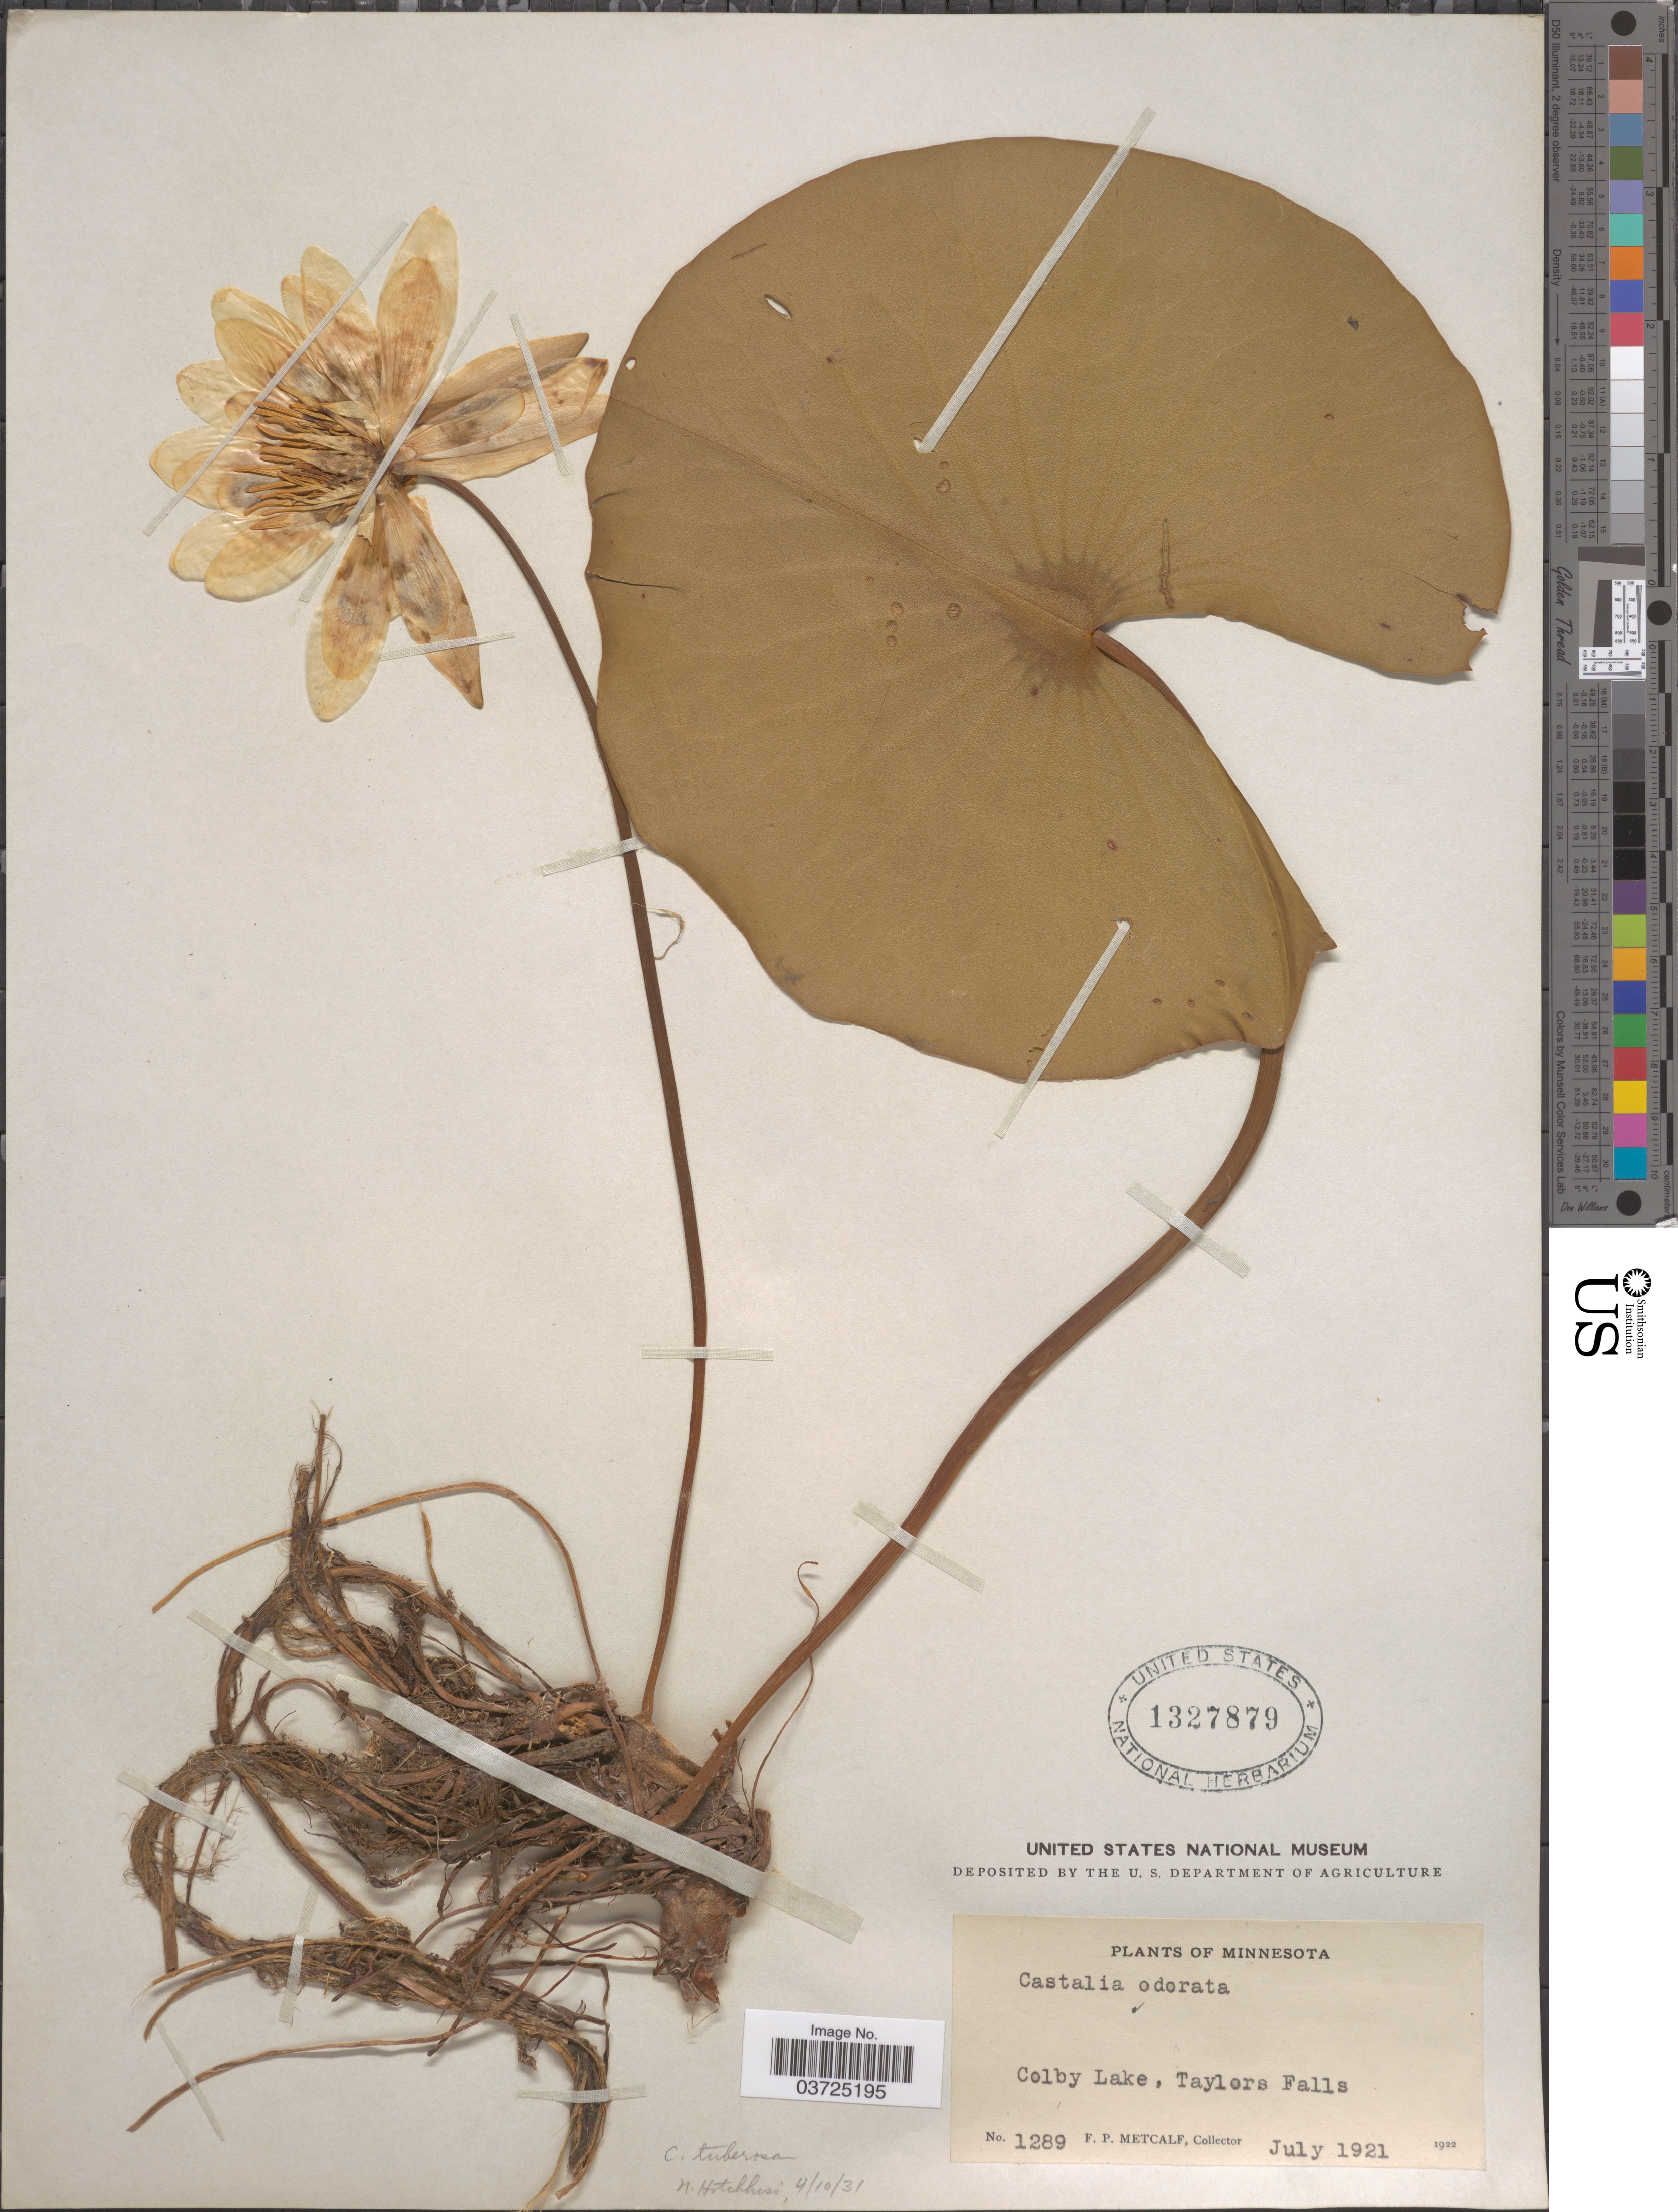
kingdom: Plantae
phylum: Tracheophyta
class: Magnoliopsida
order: Nymphaeales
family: Nymphaeaceae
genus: Nymphaea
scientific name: Nymphaea tuberosa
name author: Paine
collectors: F. Metcalf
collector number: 1289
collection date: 1921-07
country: United States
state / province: Minnesota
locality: Colby Lake, Taylors Falls.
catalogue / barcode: US 1327879